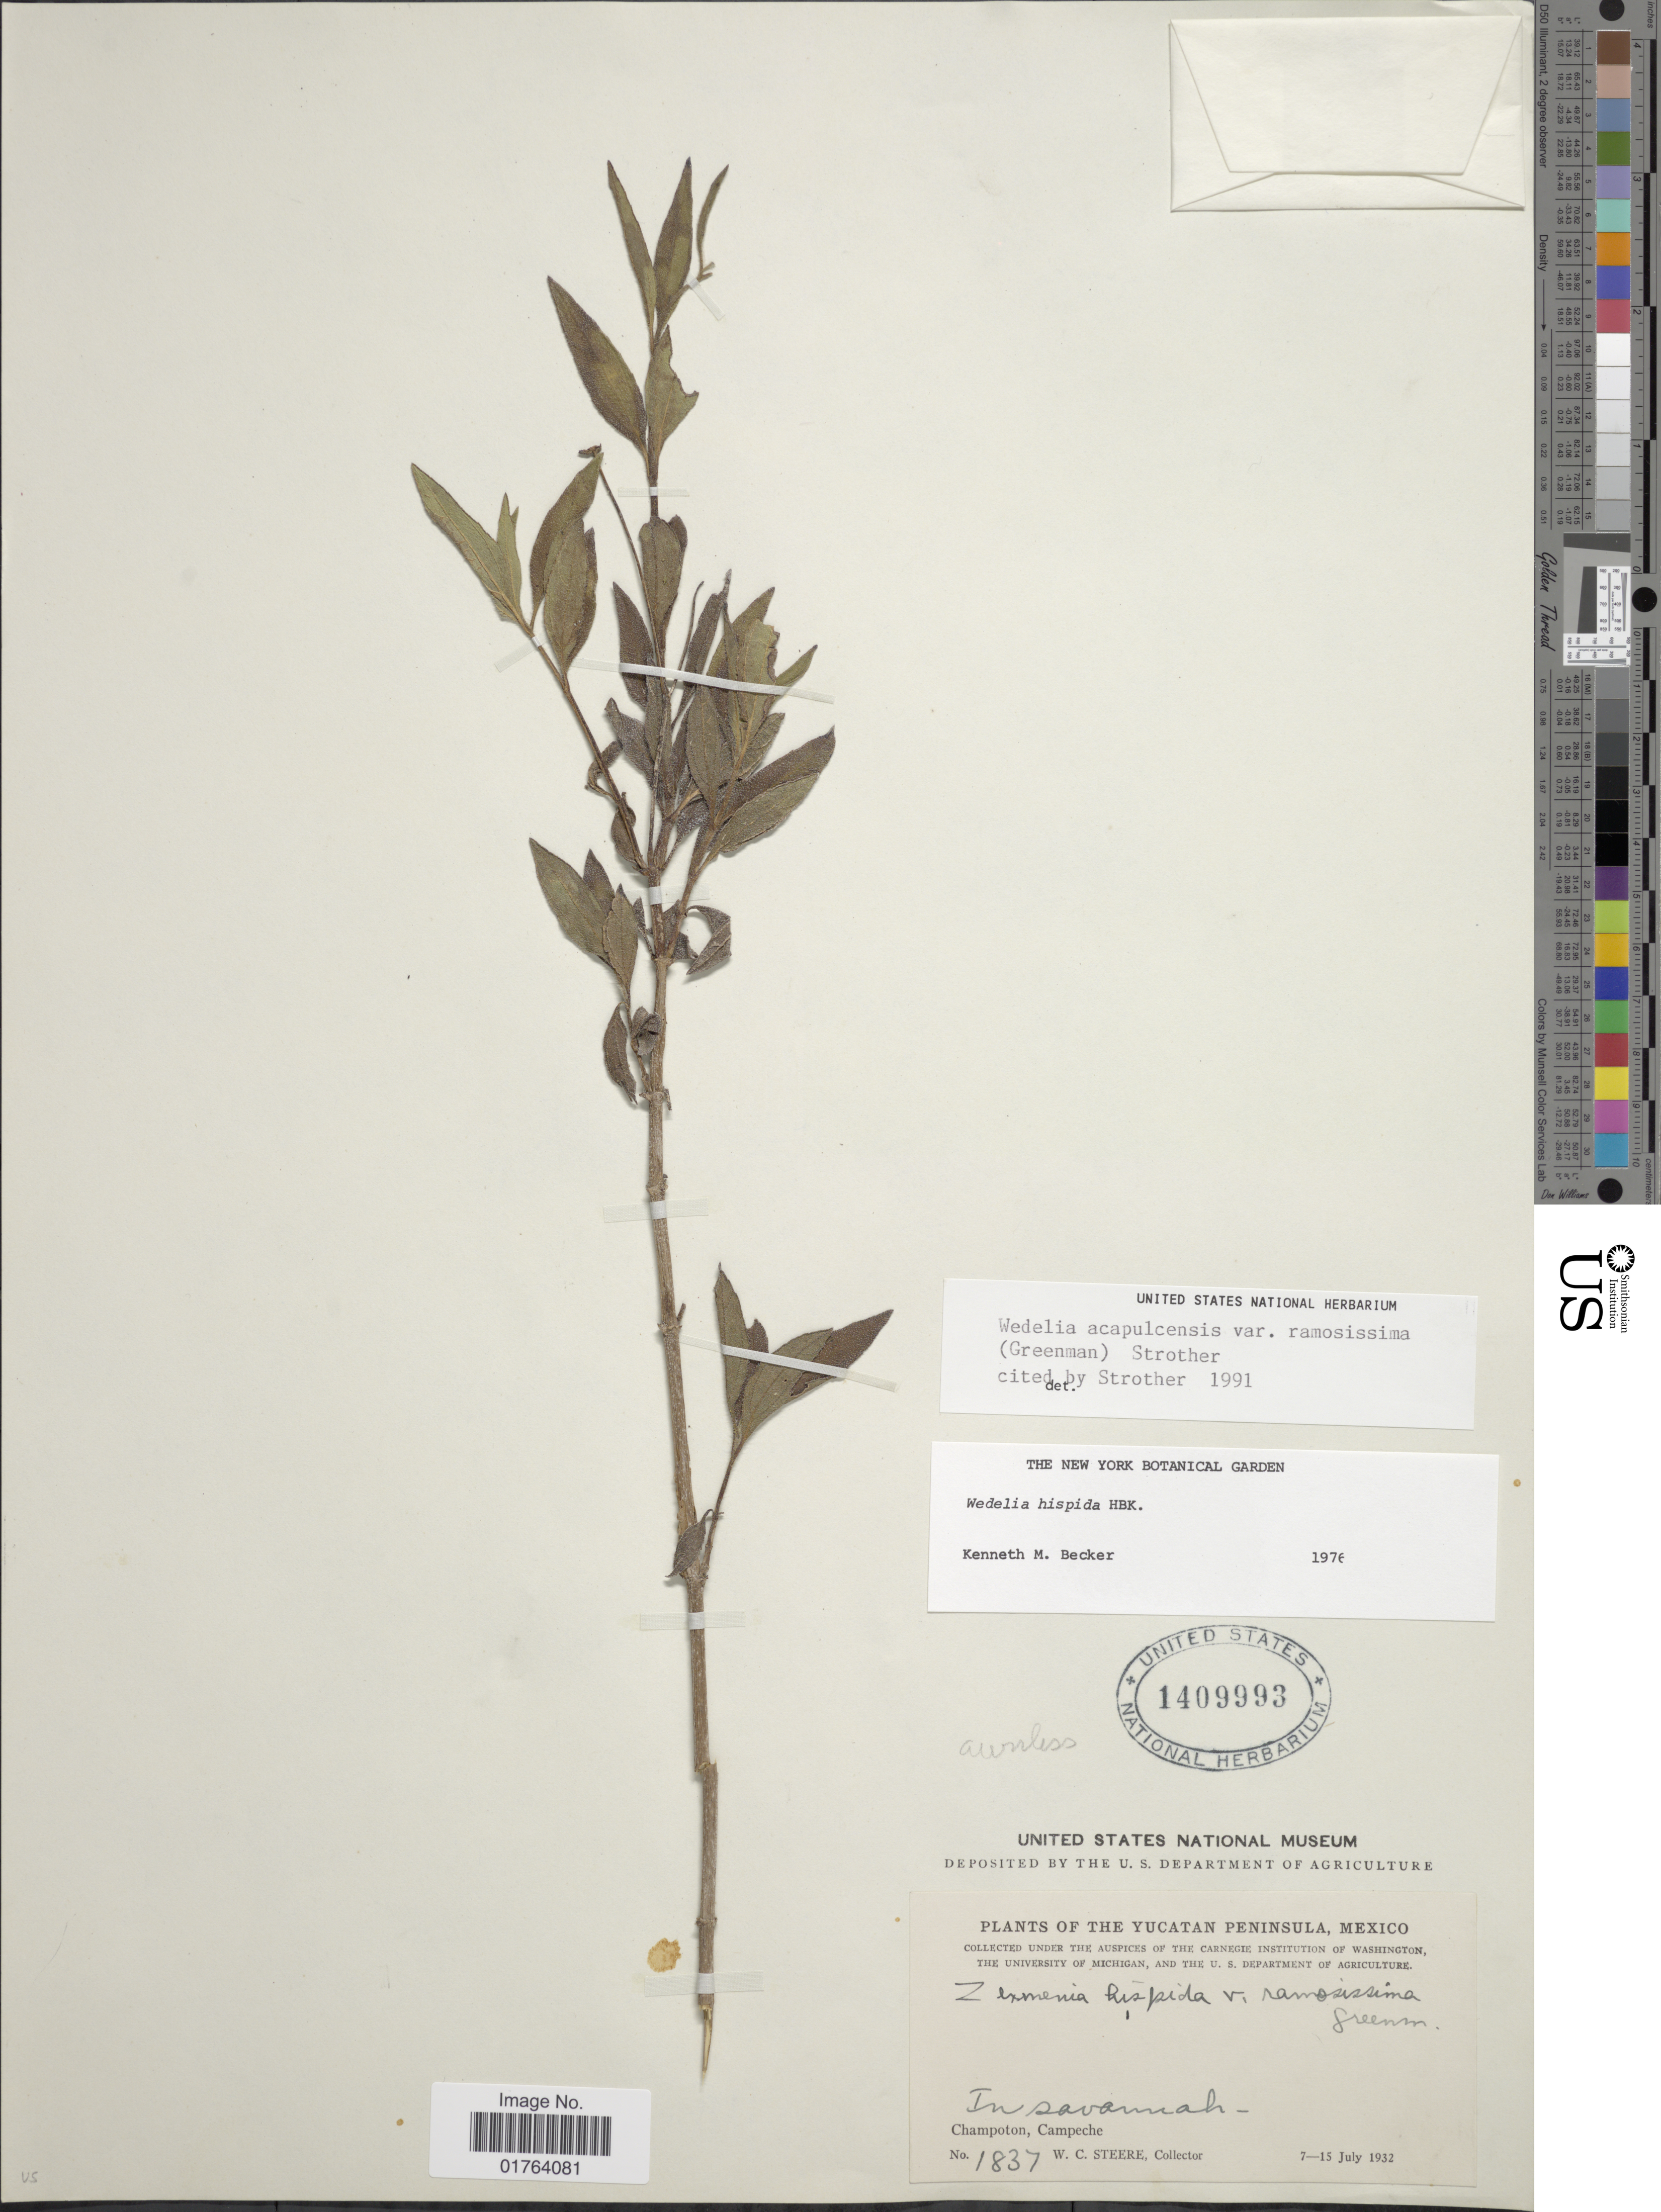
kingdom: Plantae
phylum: Tracheophyta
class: Magnoliopsida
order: Asterales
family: Asteraceae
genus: Wedelia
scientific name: Wedelia acapulcensis var. ramosissima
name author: (Greenm.) Strother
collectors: W. C. Steere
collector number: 1837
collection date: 1932-07-07/1932-07-15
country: Mexico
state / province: Yucatán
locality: Champoton, Campeche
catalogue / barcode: US 1409993